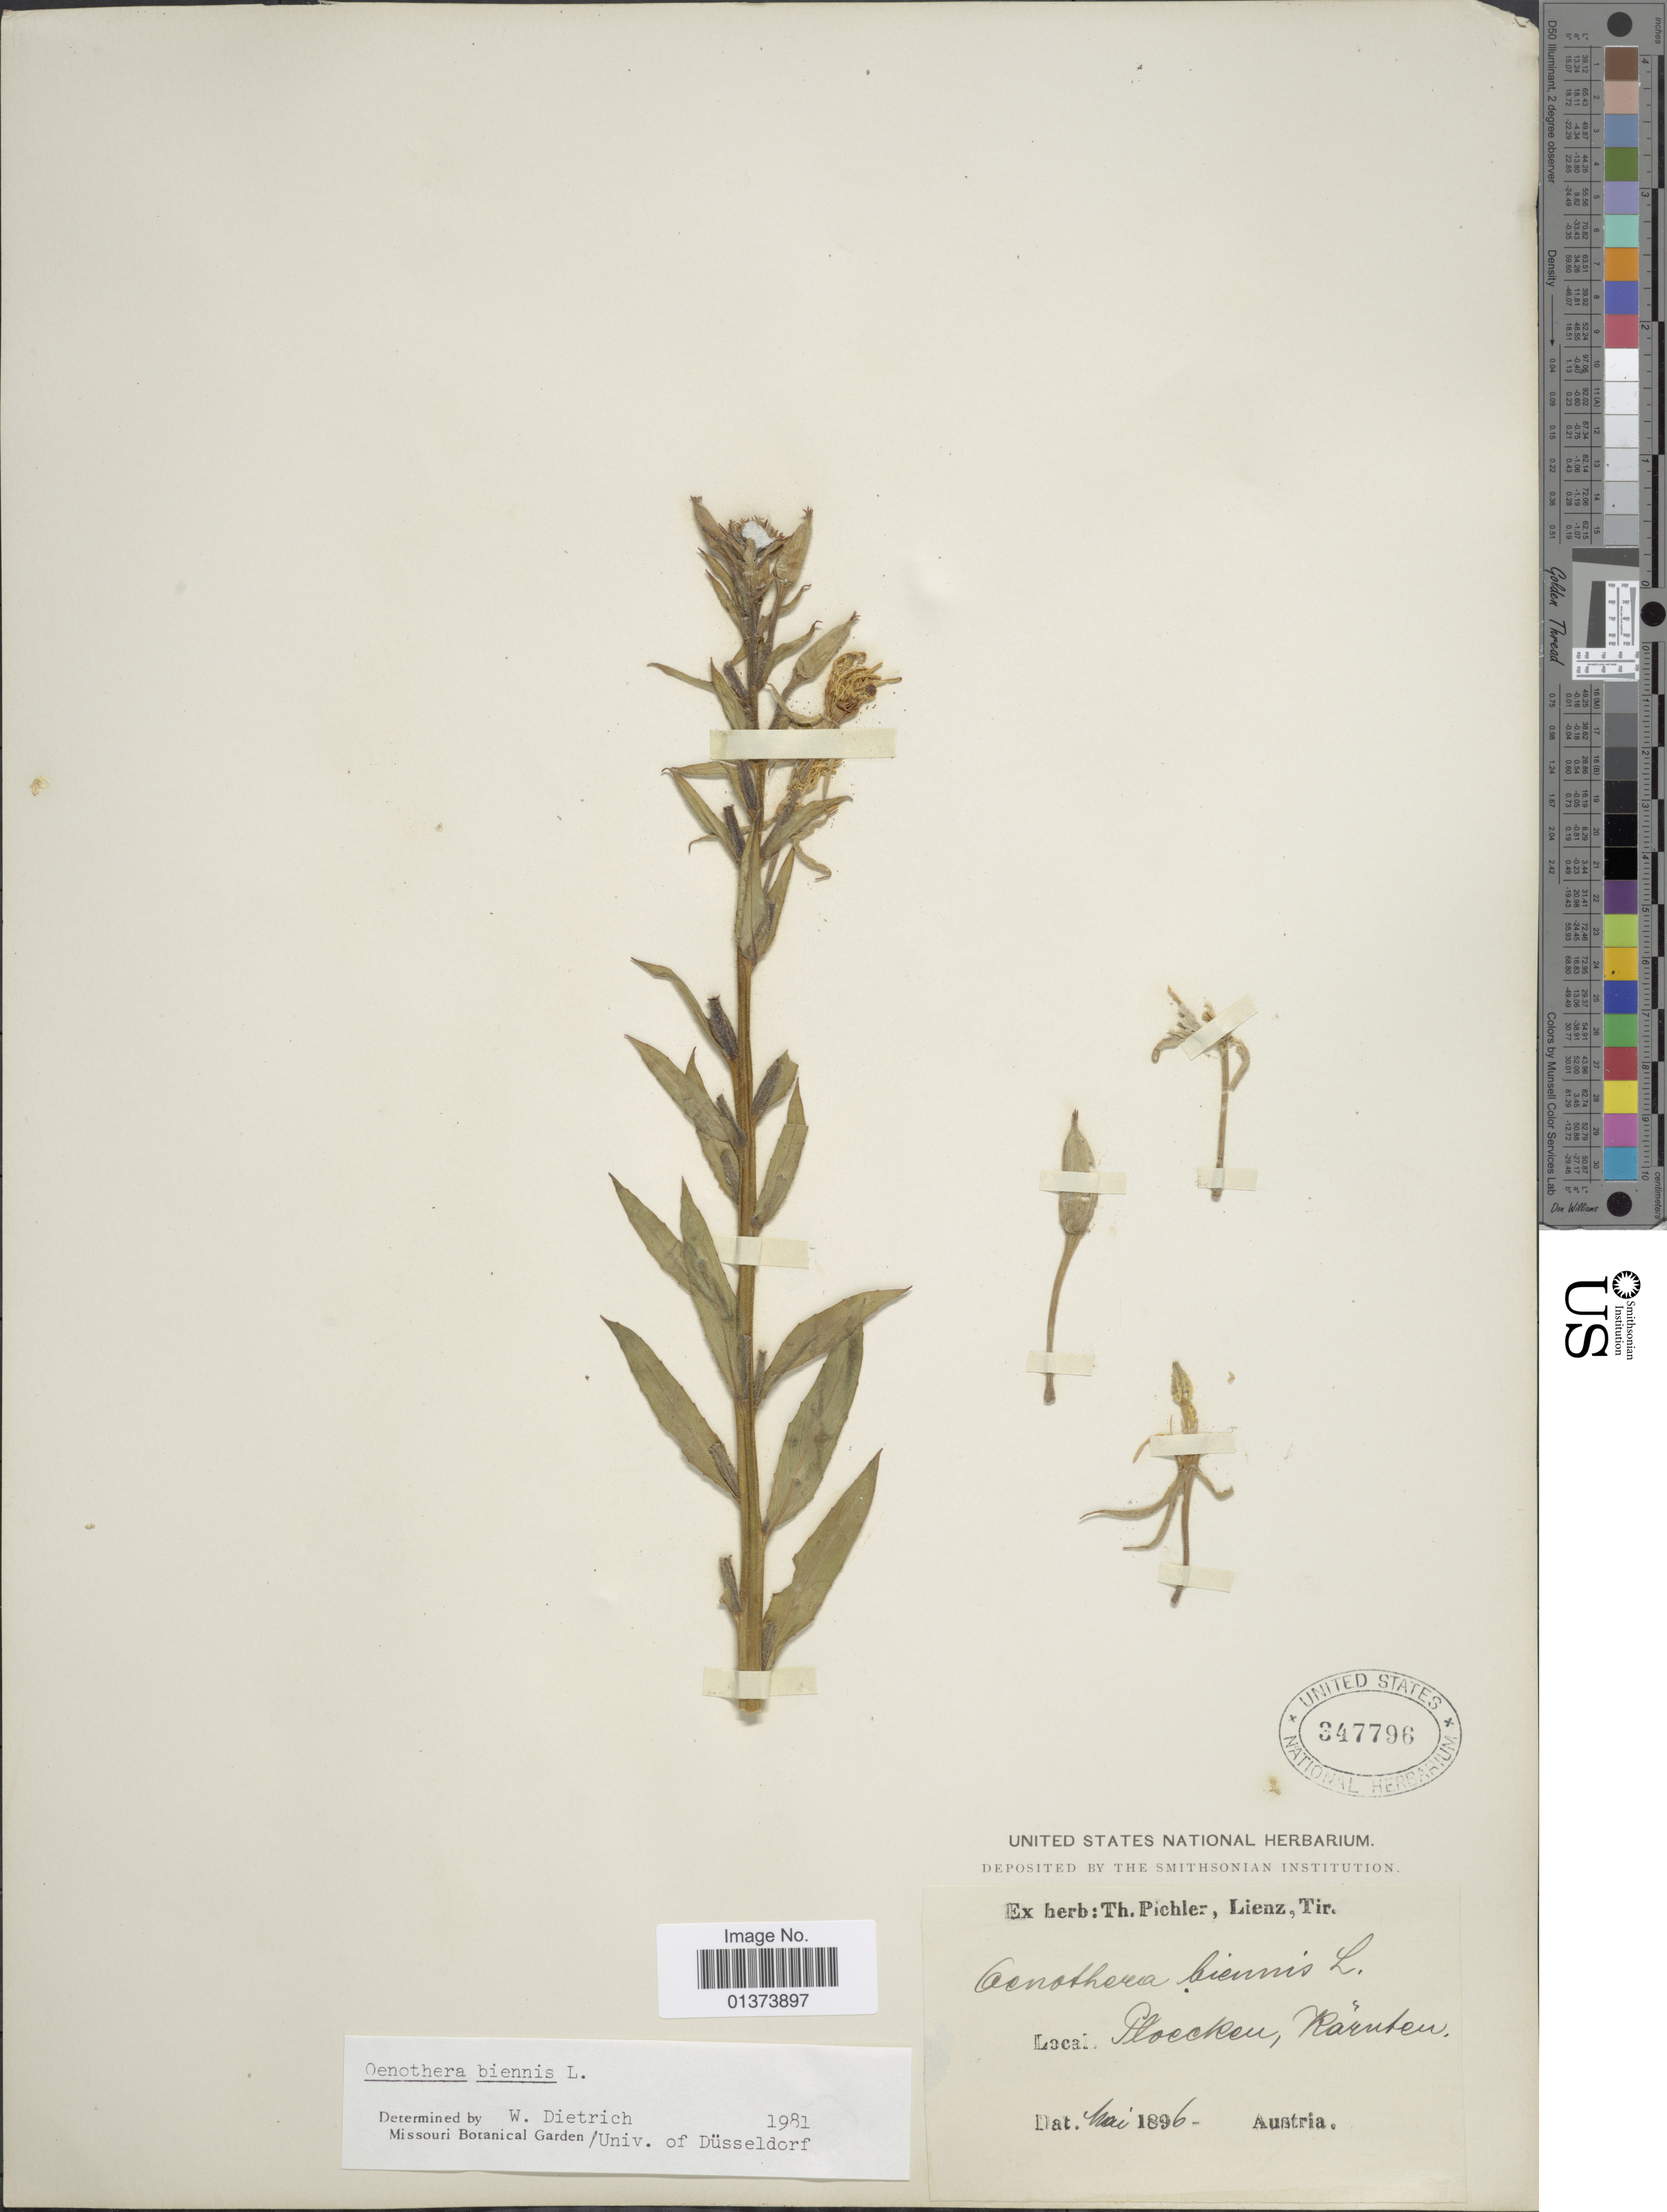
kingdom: Plantae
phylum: Tracheophyta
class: Magnoliopsida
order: Myrtales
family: Onagraceae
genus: Oenothera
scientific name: Oenothera biennis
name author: L.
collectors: ex herb. T. Pichler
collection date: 1896-05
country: Austria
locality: Lienz, Tir., Plocckeu, Rarnten [interpreted]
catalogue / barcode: US 347796